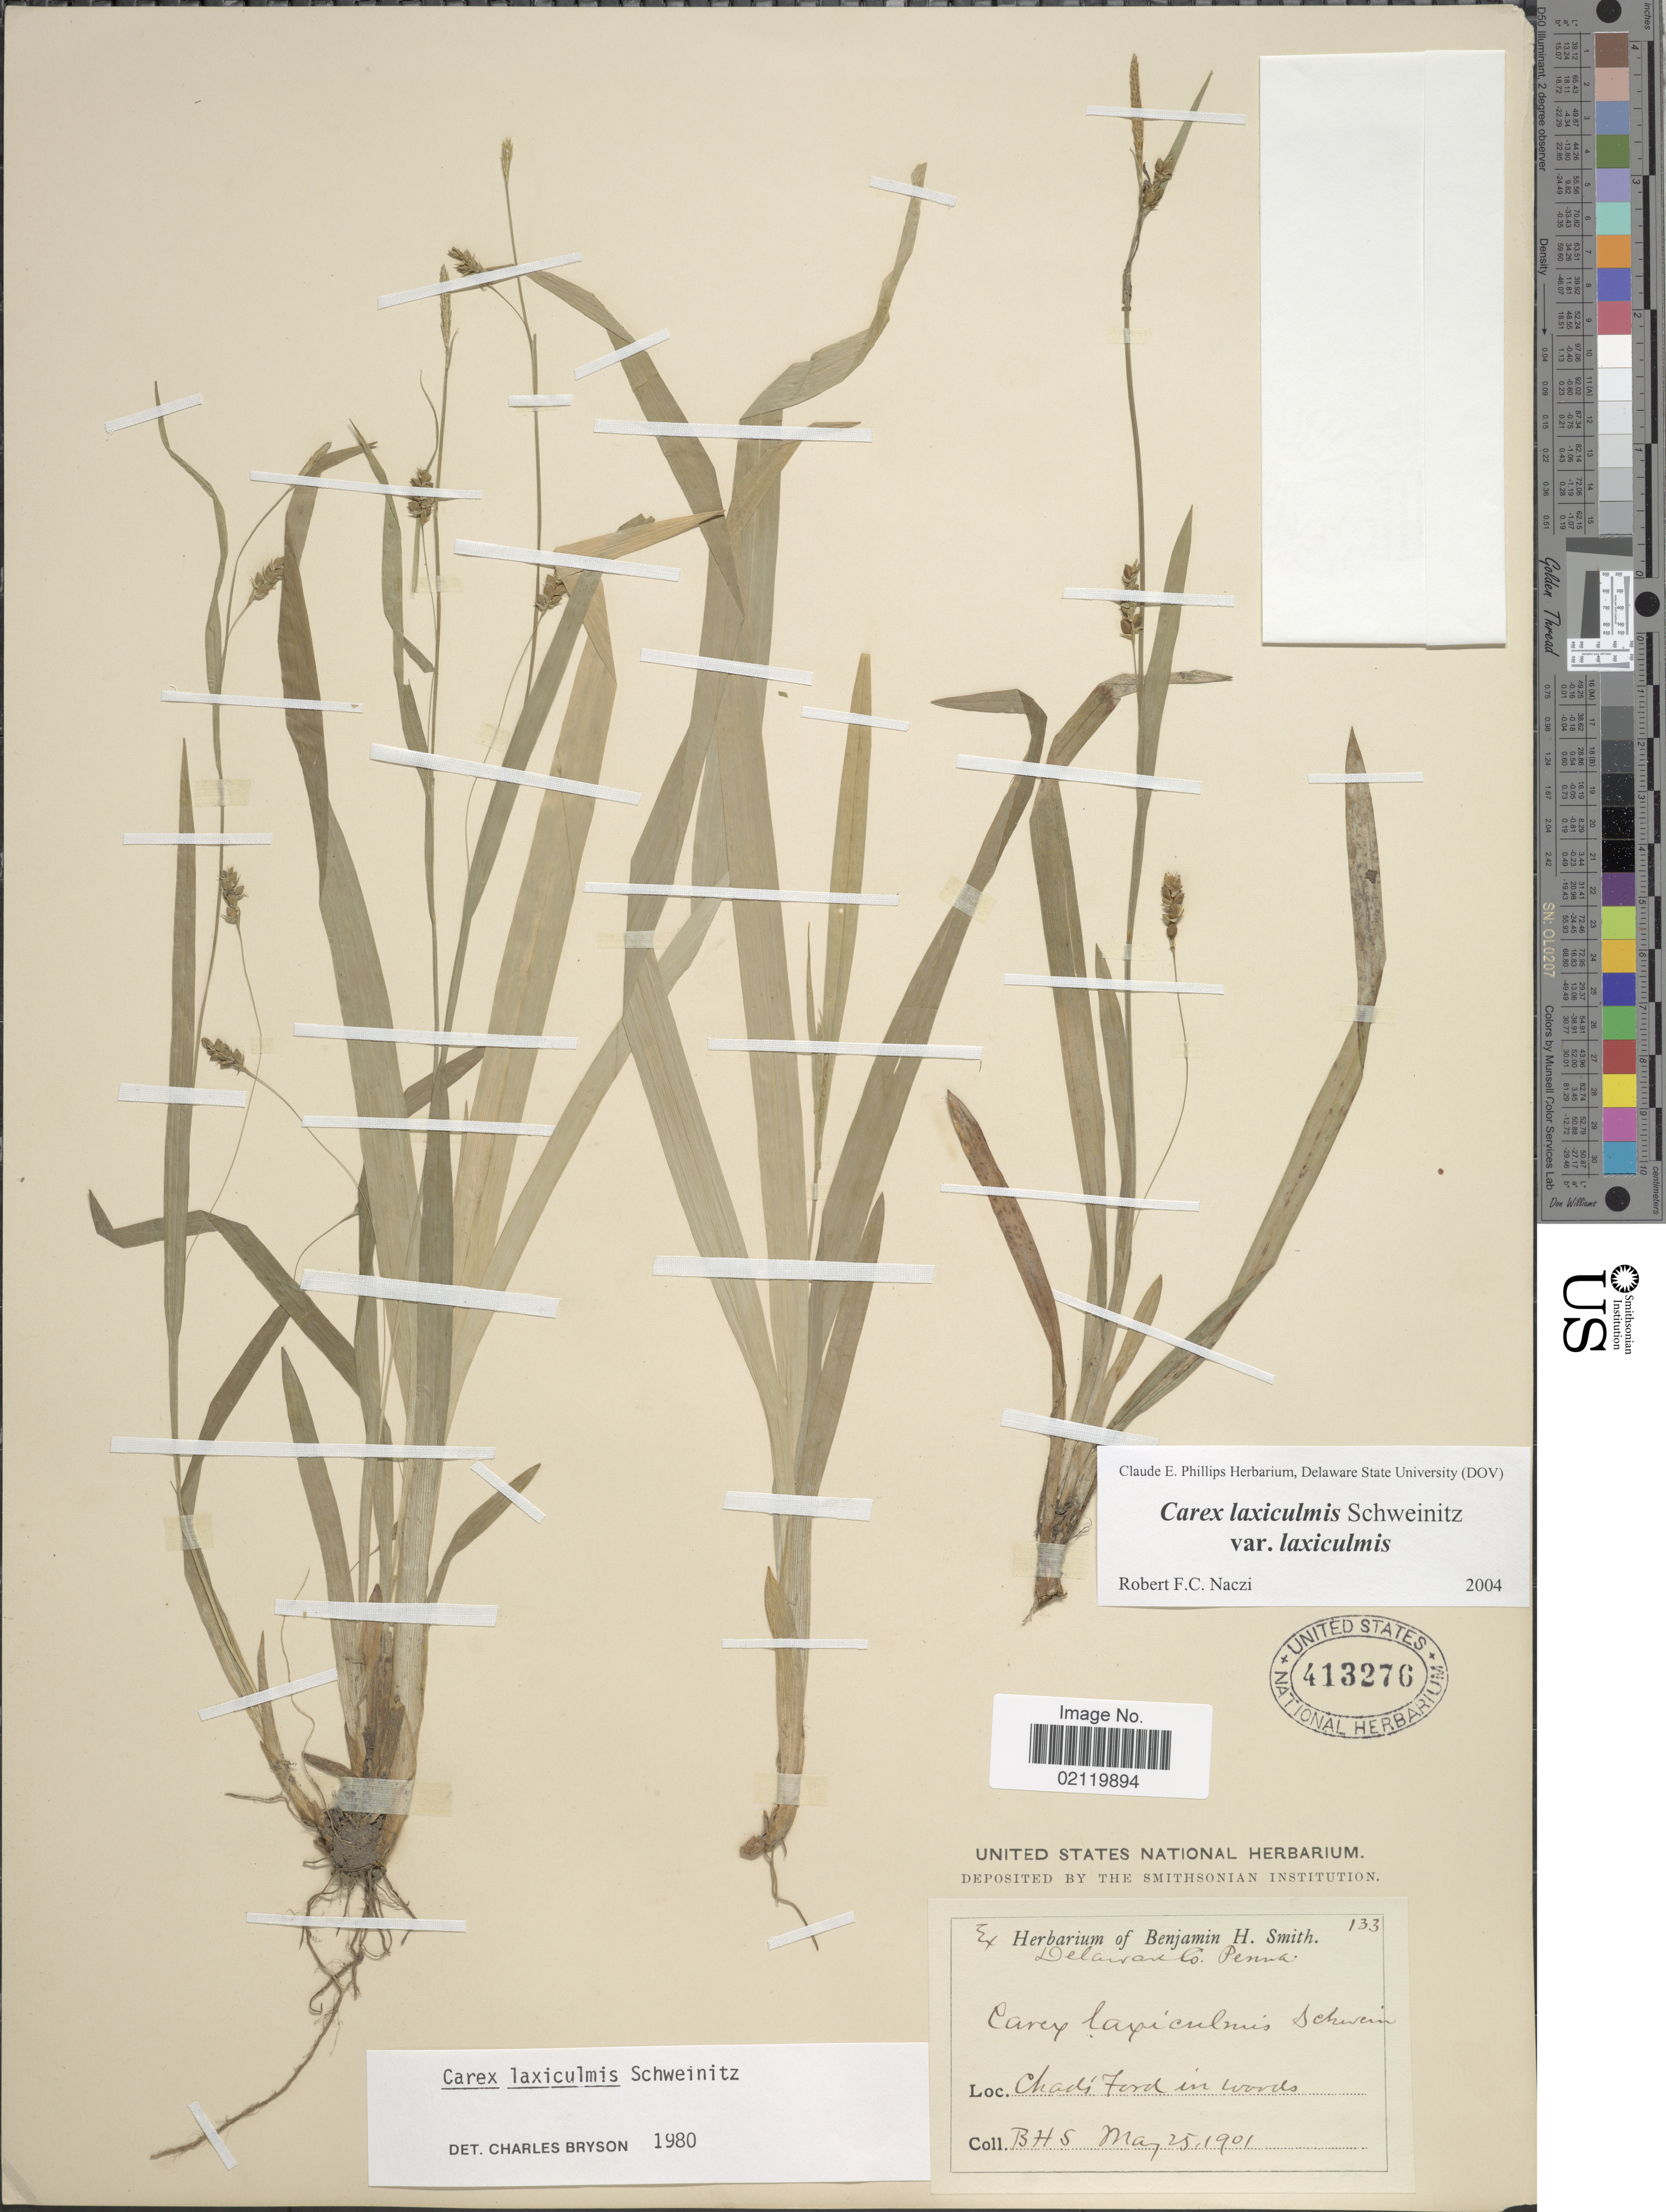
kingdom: Plantae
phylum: Tracheophyta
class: Liliopsida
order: Poales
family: Cyperaceae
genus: Carex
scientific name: Carex laxiculmis var. laxiculmis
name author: Schwein.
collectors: B. H. Smith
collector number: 133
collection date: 1901-05-25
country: United States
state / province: Pennsylvania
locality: Delaware Co. Chad's Ford in woods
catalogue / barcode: US 413276